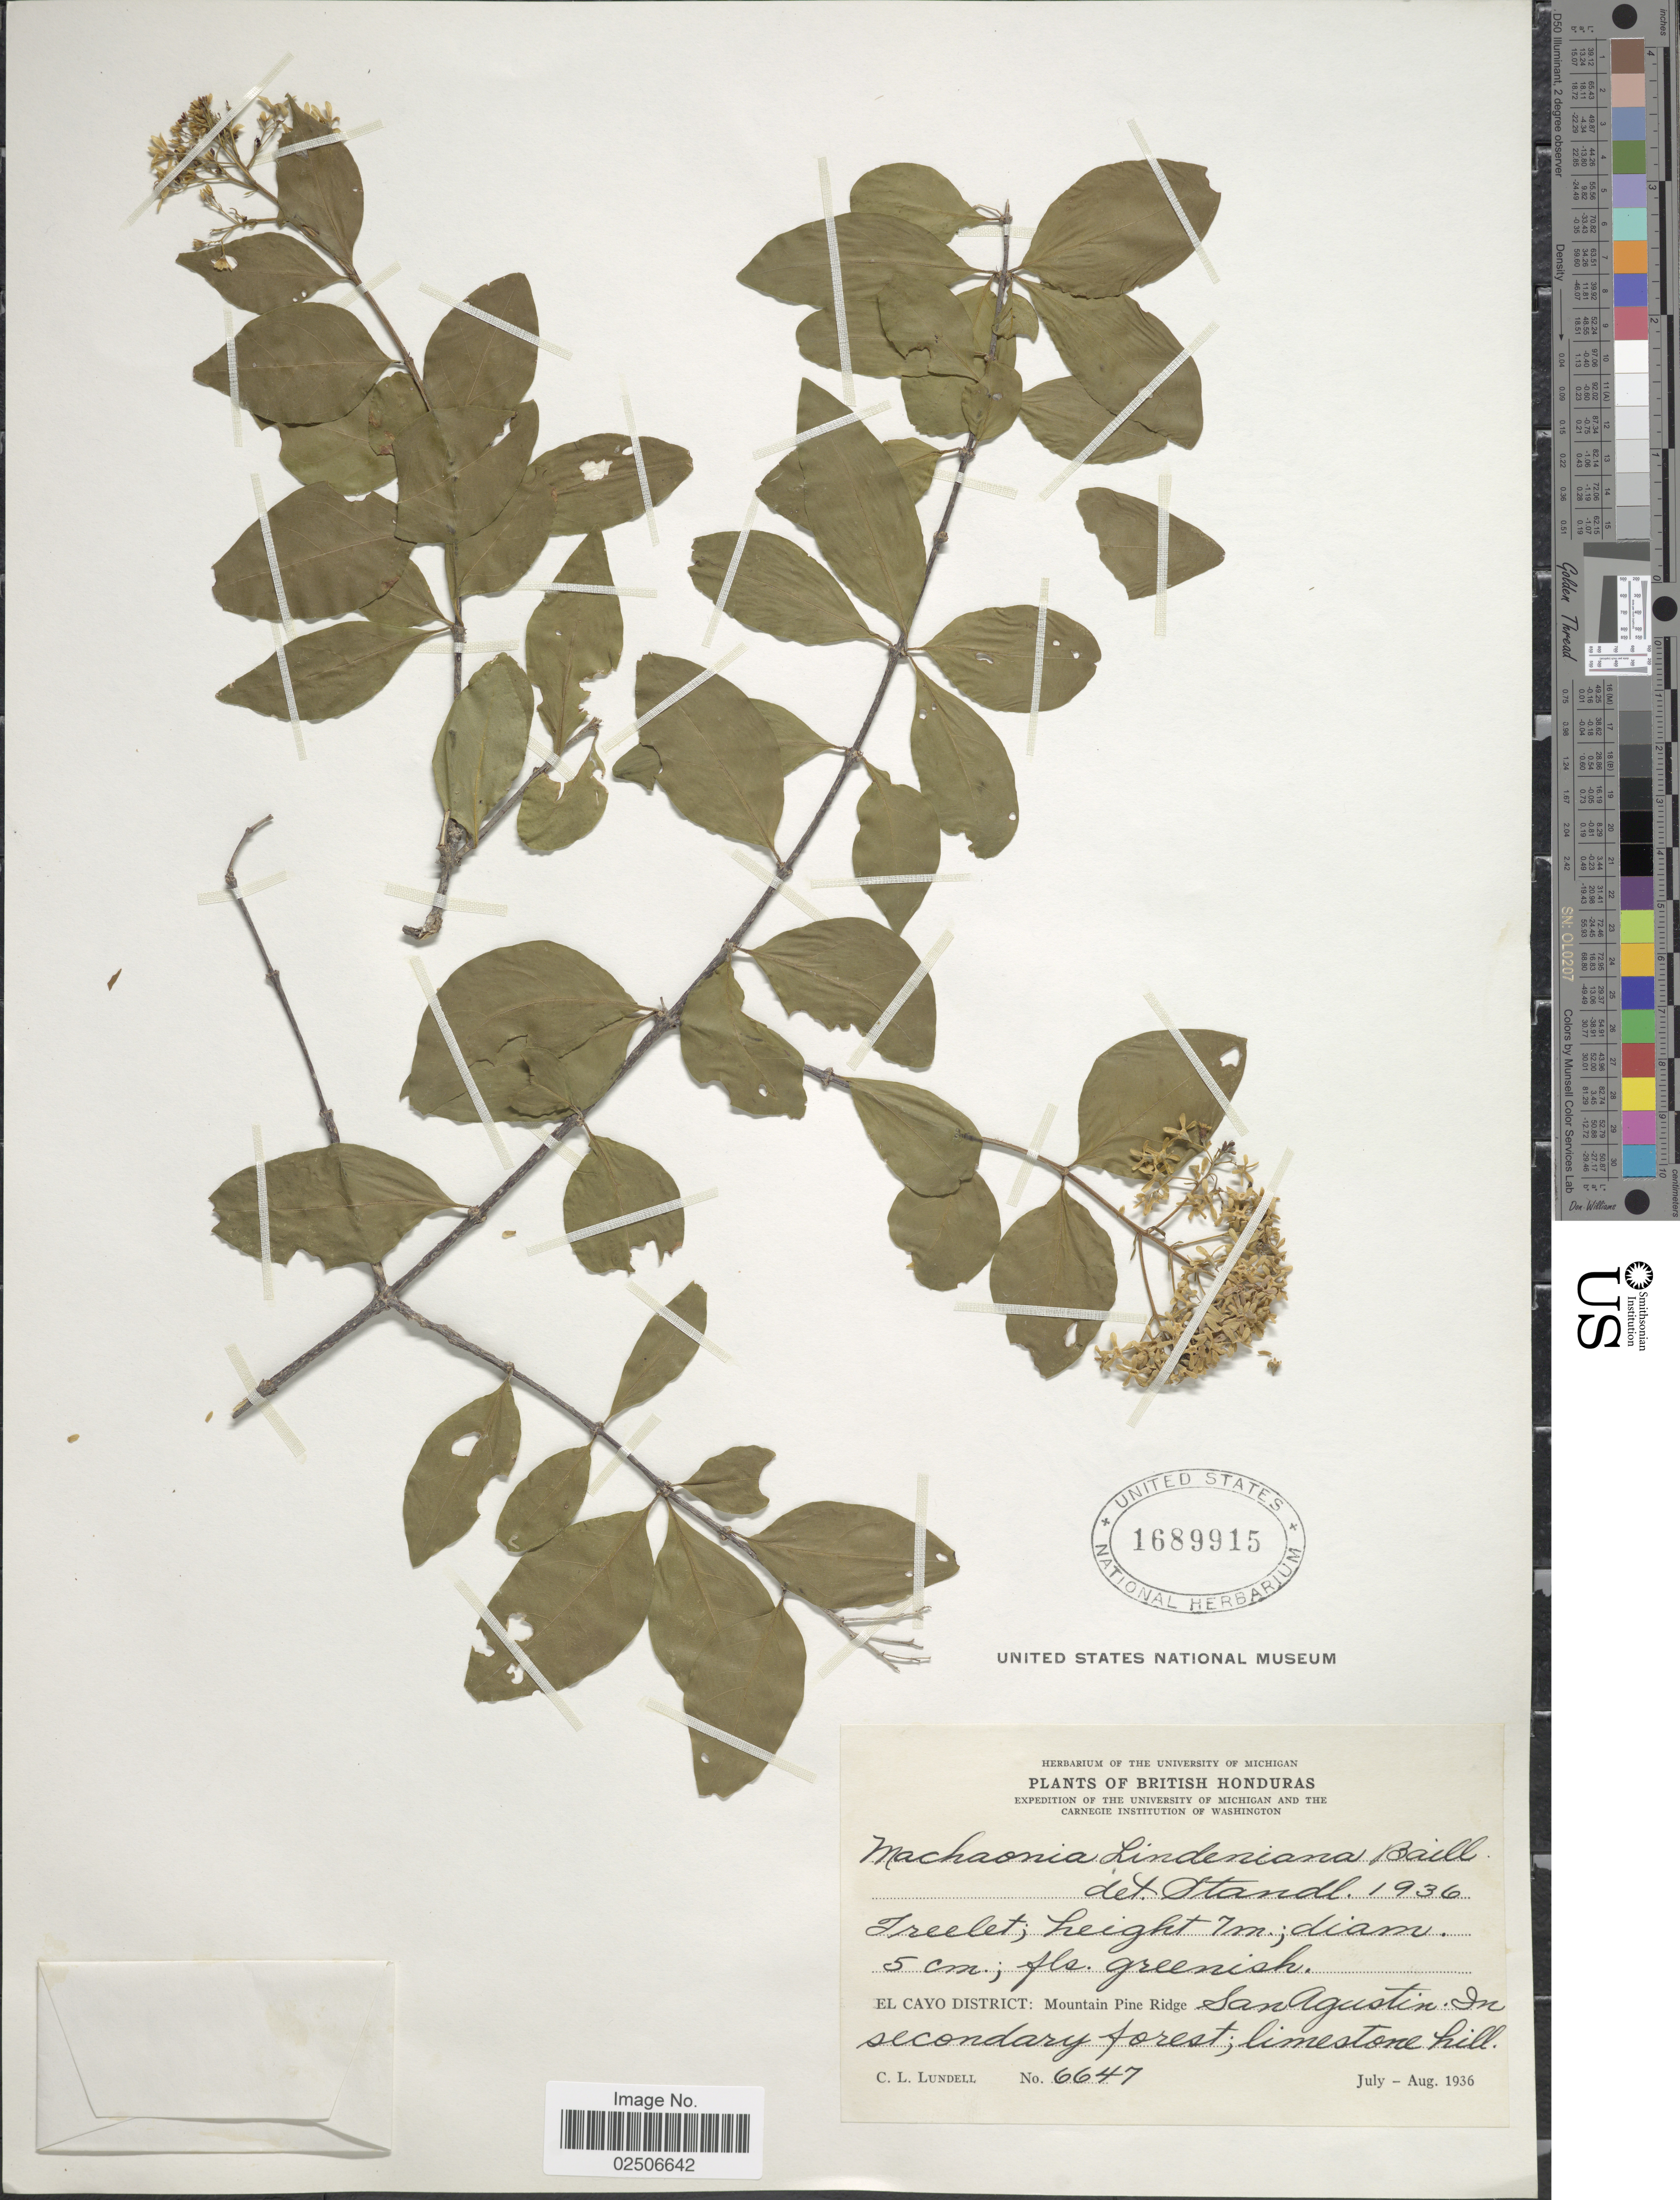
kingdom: Plantae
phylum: Tracheophyta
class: Magnoliopsida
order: Gentianales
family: Rubiaceae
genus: Machaonia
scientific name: Machaonia lindeniana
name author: Baill.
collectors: C. L. Lundell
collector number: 6647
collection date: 1936-07/1936-08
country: Belize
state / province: Cayo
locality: El Cayo District: Mountain Pine Ridge San Agustin, in secondary forest, limestone hill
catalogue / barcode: US 1689915